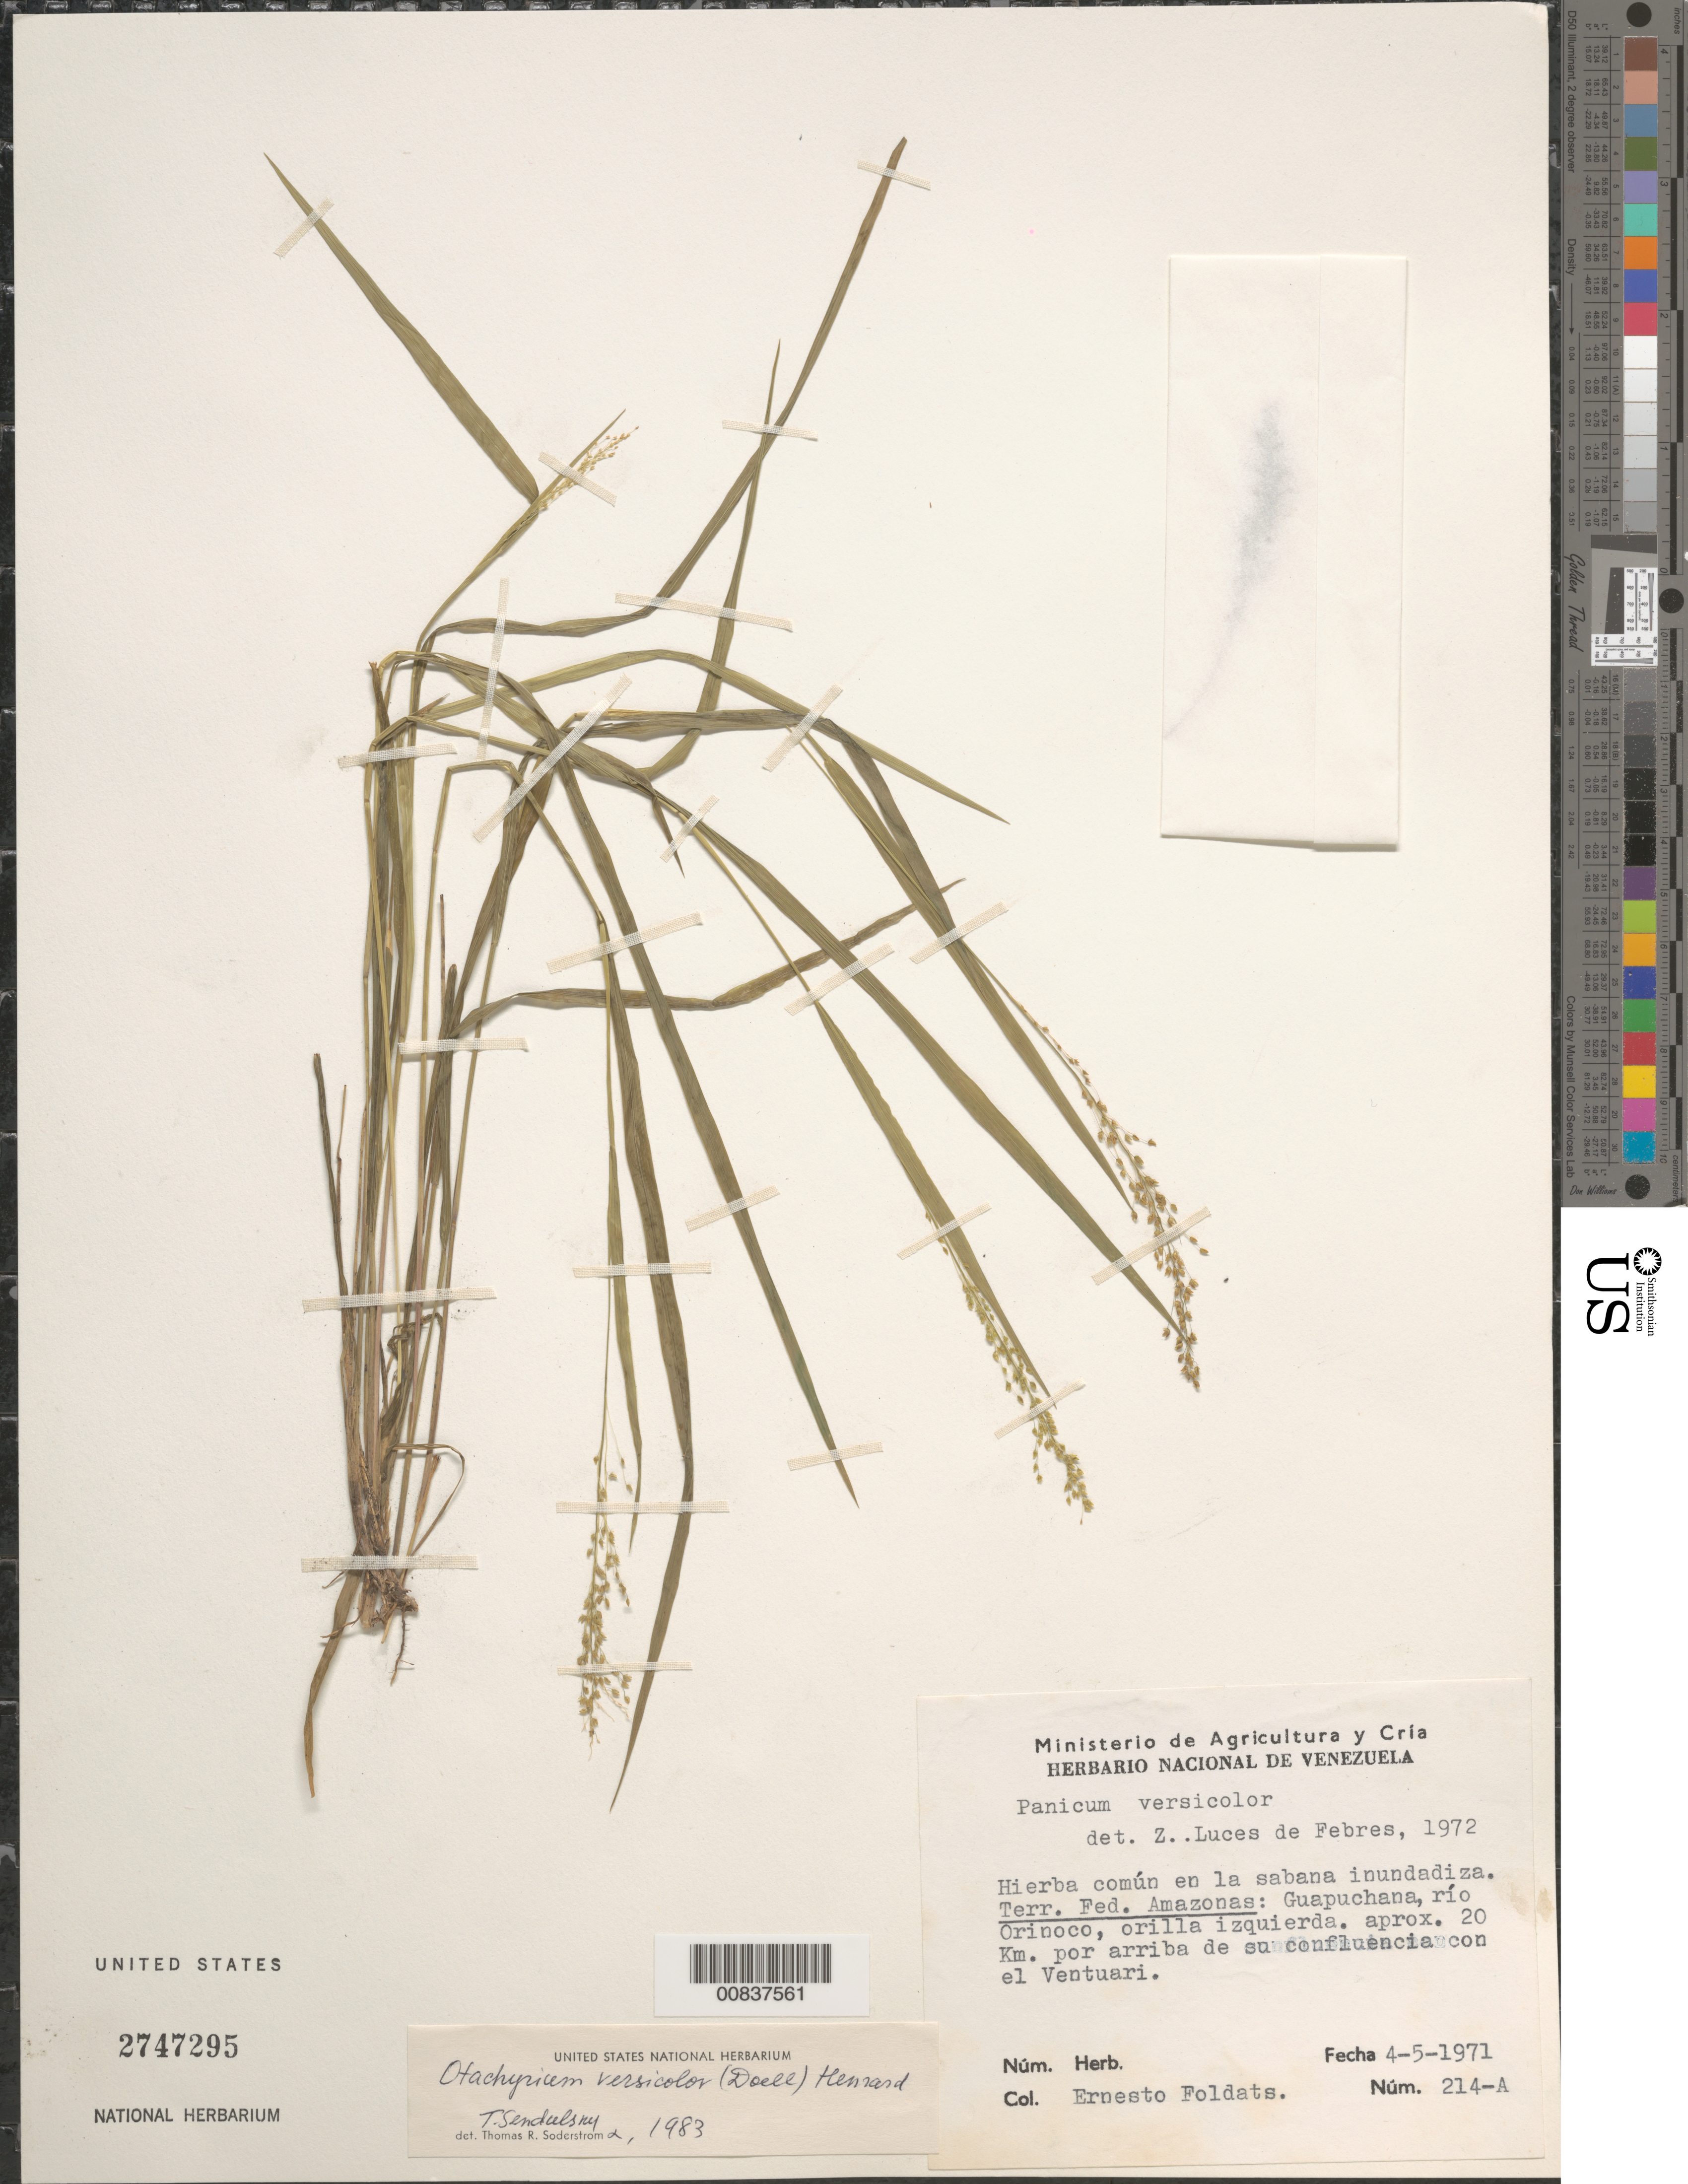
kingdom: Plantae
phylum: Tracheophyta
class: Liliopsida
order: Poales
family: Poaceae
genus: Otachyrium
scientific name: Otachyrium versicolor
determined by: Soderstrom, T. R.; Sendulsky, T.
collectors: E. Foldats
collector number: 214 A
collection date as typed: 4-May-71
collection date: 1971-05-04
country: Venezuela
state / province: Amazonas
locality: Guapachana, Río Orinoco, 20 km por arriba de su confluencia con el Ventuari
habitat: Sabana inundadiza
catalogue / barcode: US 2747295